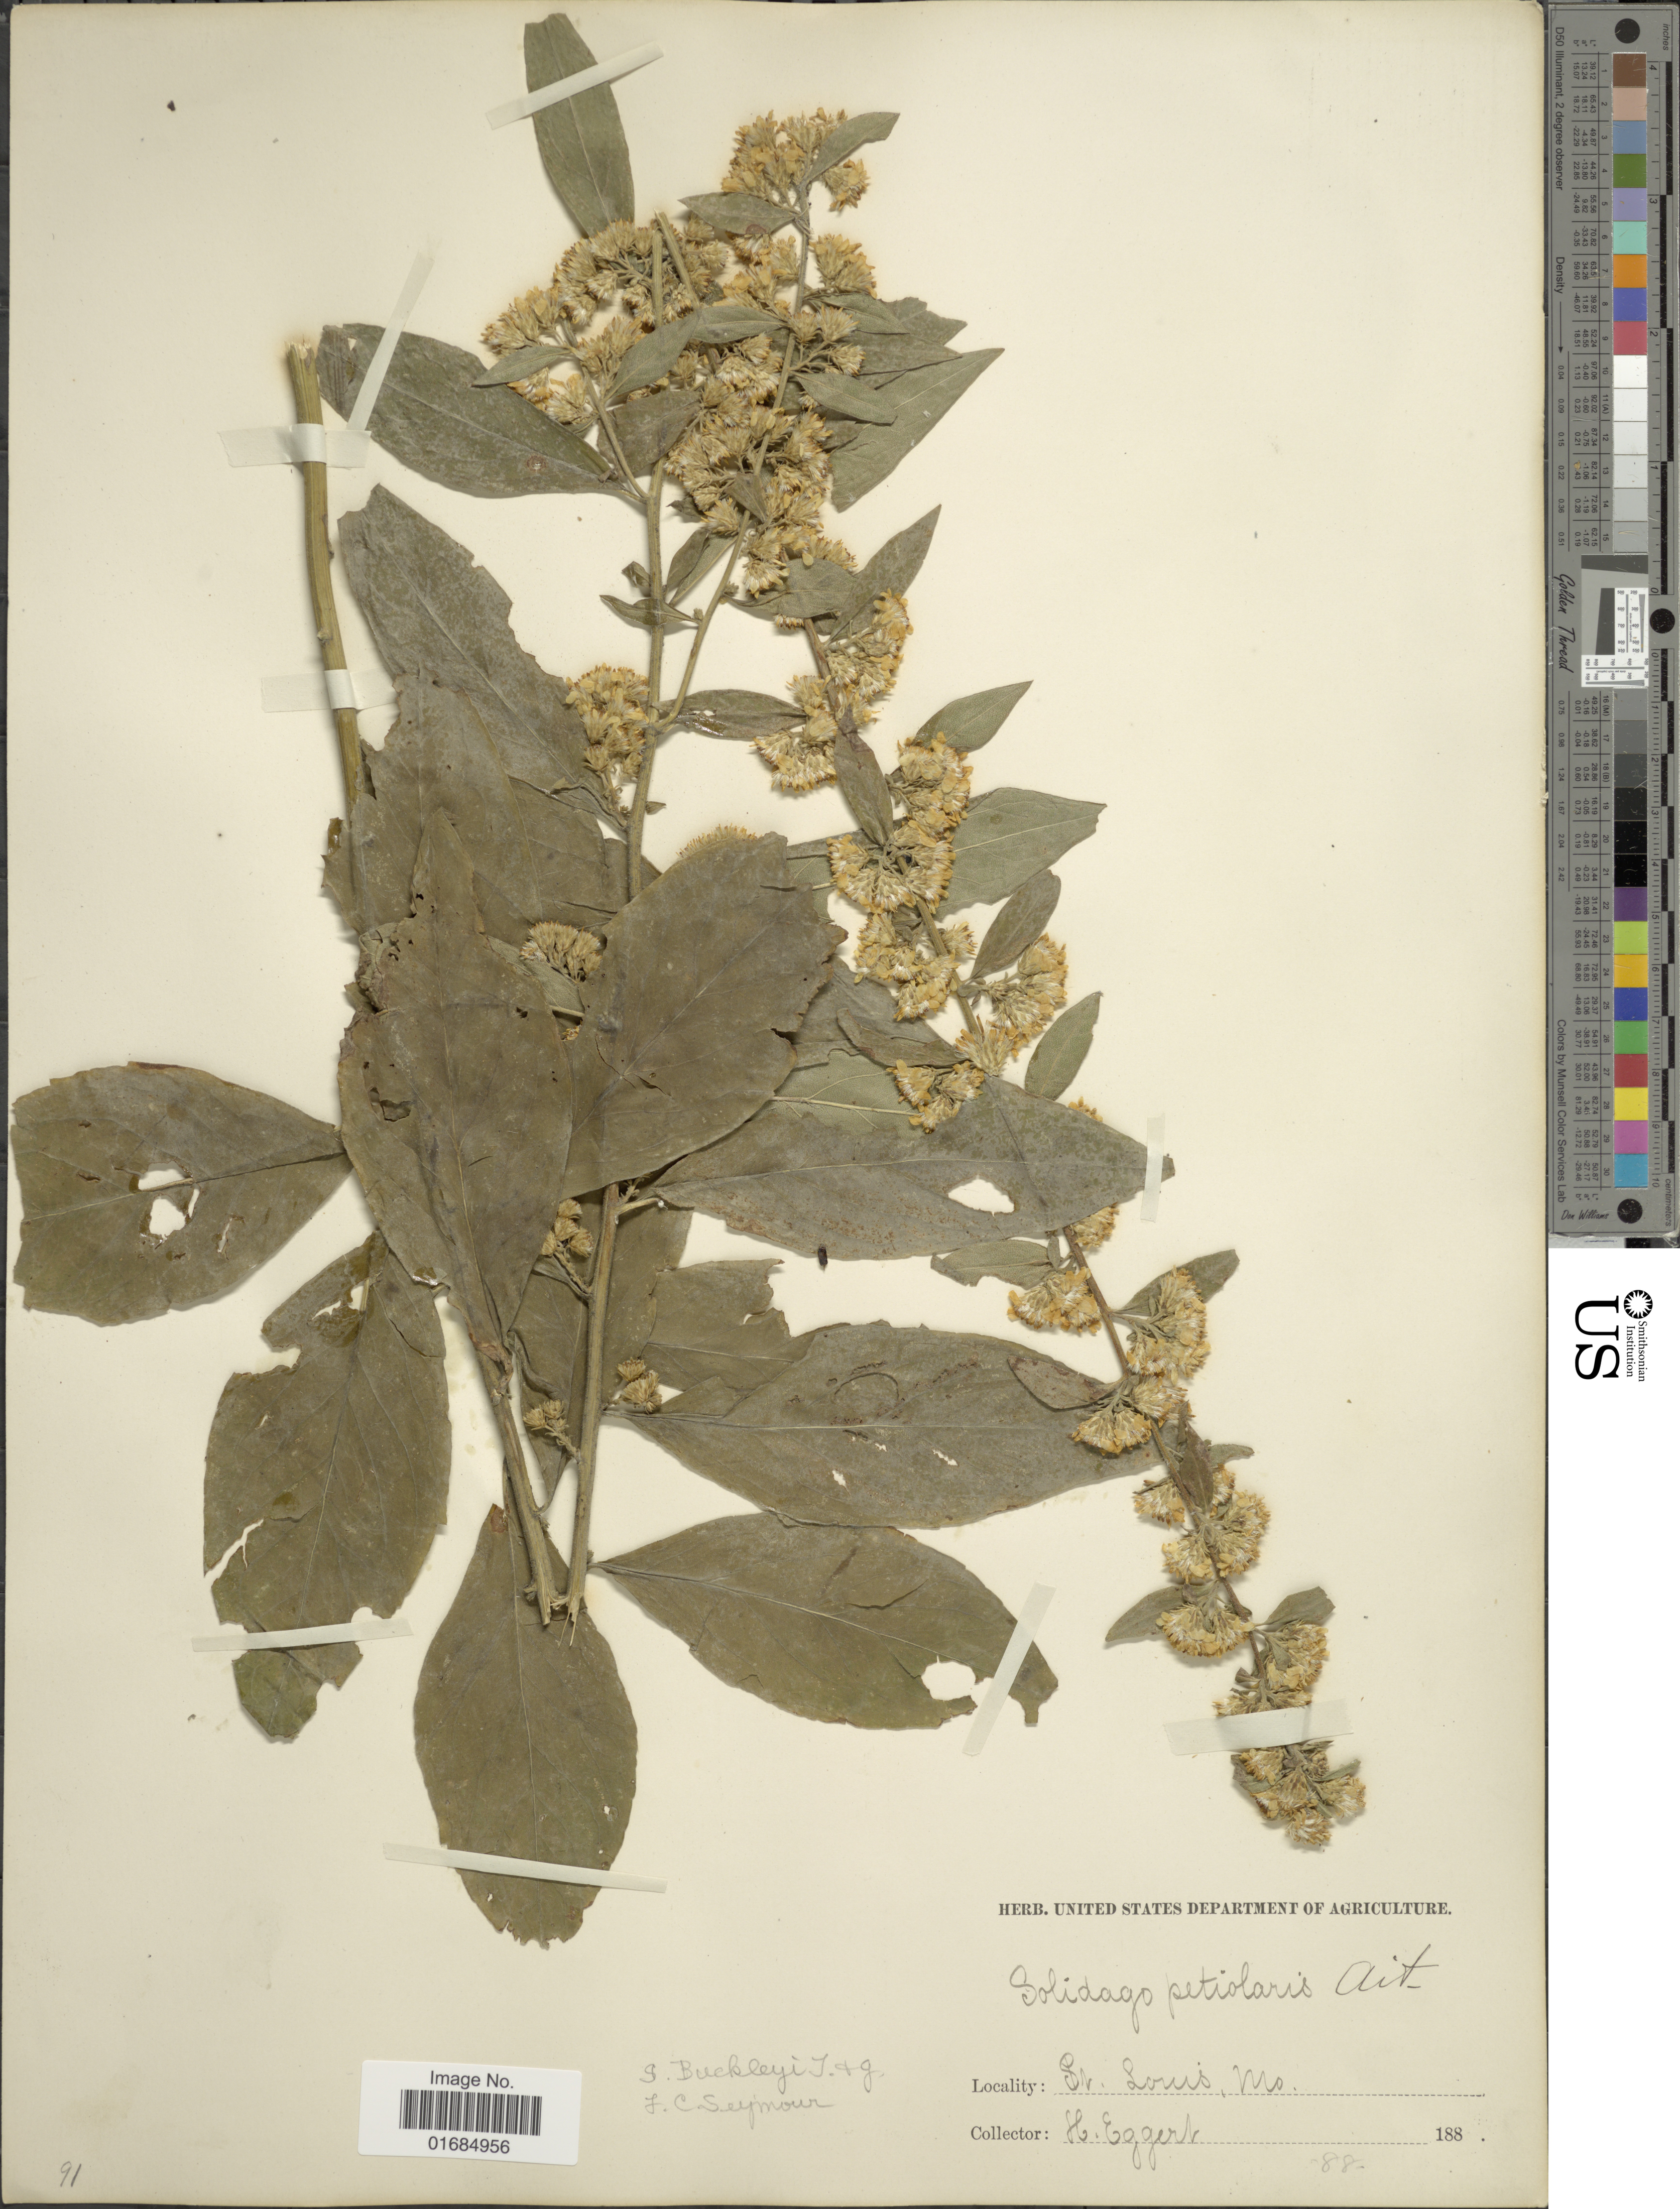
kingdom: Plantae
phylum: Tracheophyta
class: Magnoliopsida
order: Asterales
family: Asteraceae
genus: Solidago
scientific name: Solidago buckleyi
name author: Torr. & A. Gray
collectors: H. Eggert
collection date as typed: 188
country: United States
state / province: Missouri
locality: St. Louis